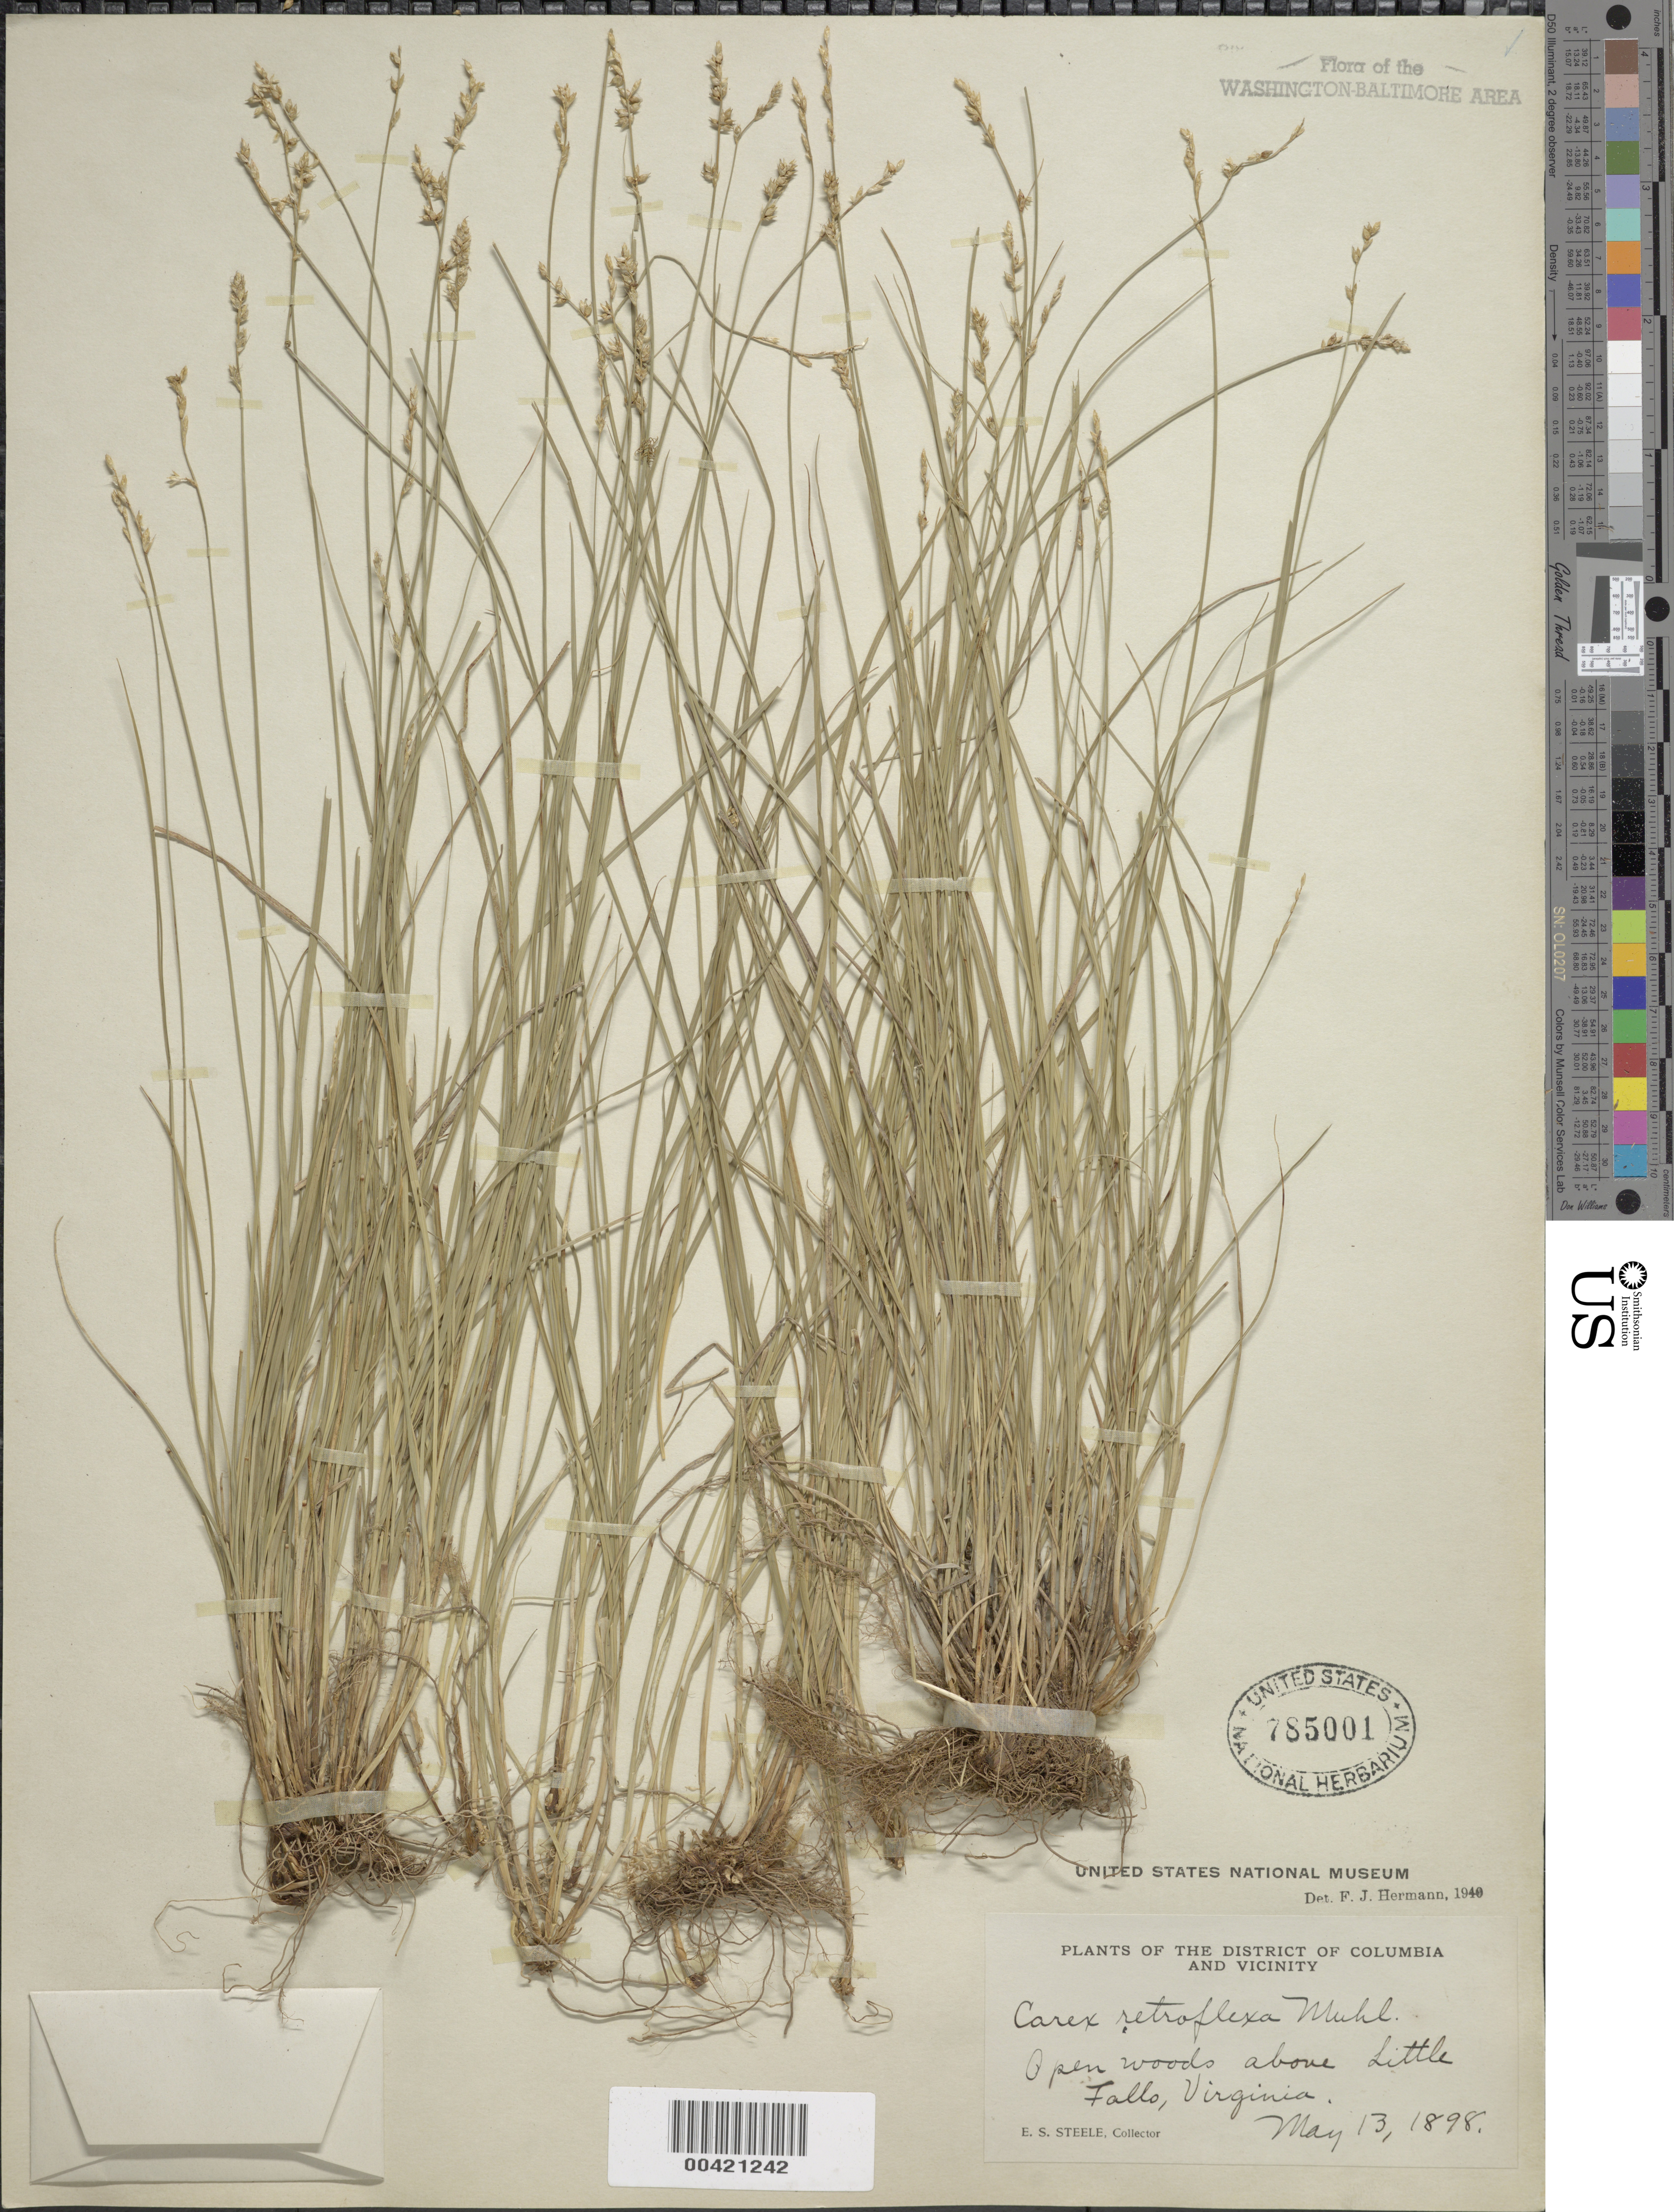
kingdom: Plantae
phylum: Tracheophyta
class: Liliopsida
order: Poales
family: Cyperaceae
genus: Carex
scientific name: Carex retroflexa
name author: Muhl. ex Willd.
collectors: E. Steele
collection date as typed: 13 May 1898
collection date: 1898-05-13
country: United States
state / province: Virginia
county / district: Fairfax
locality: Above Little Falls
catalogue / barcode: US 785001